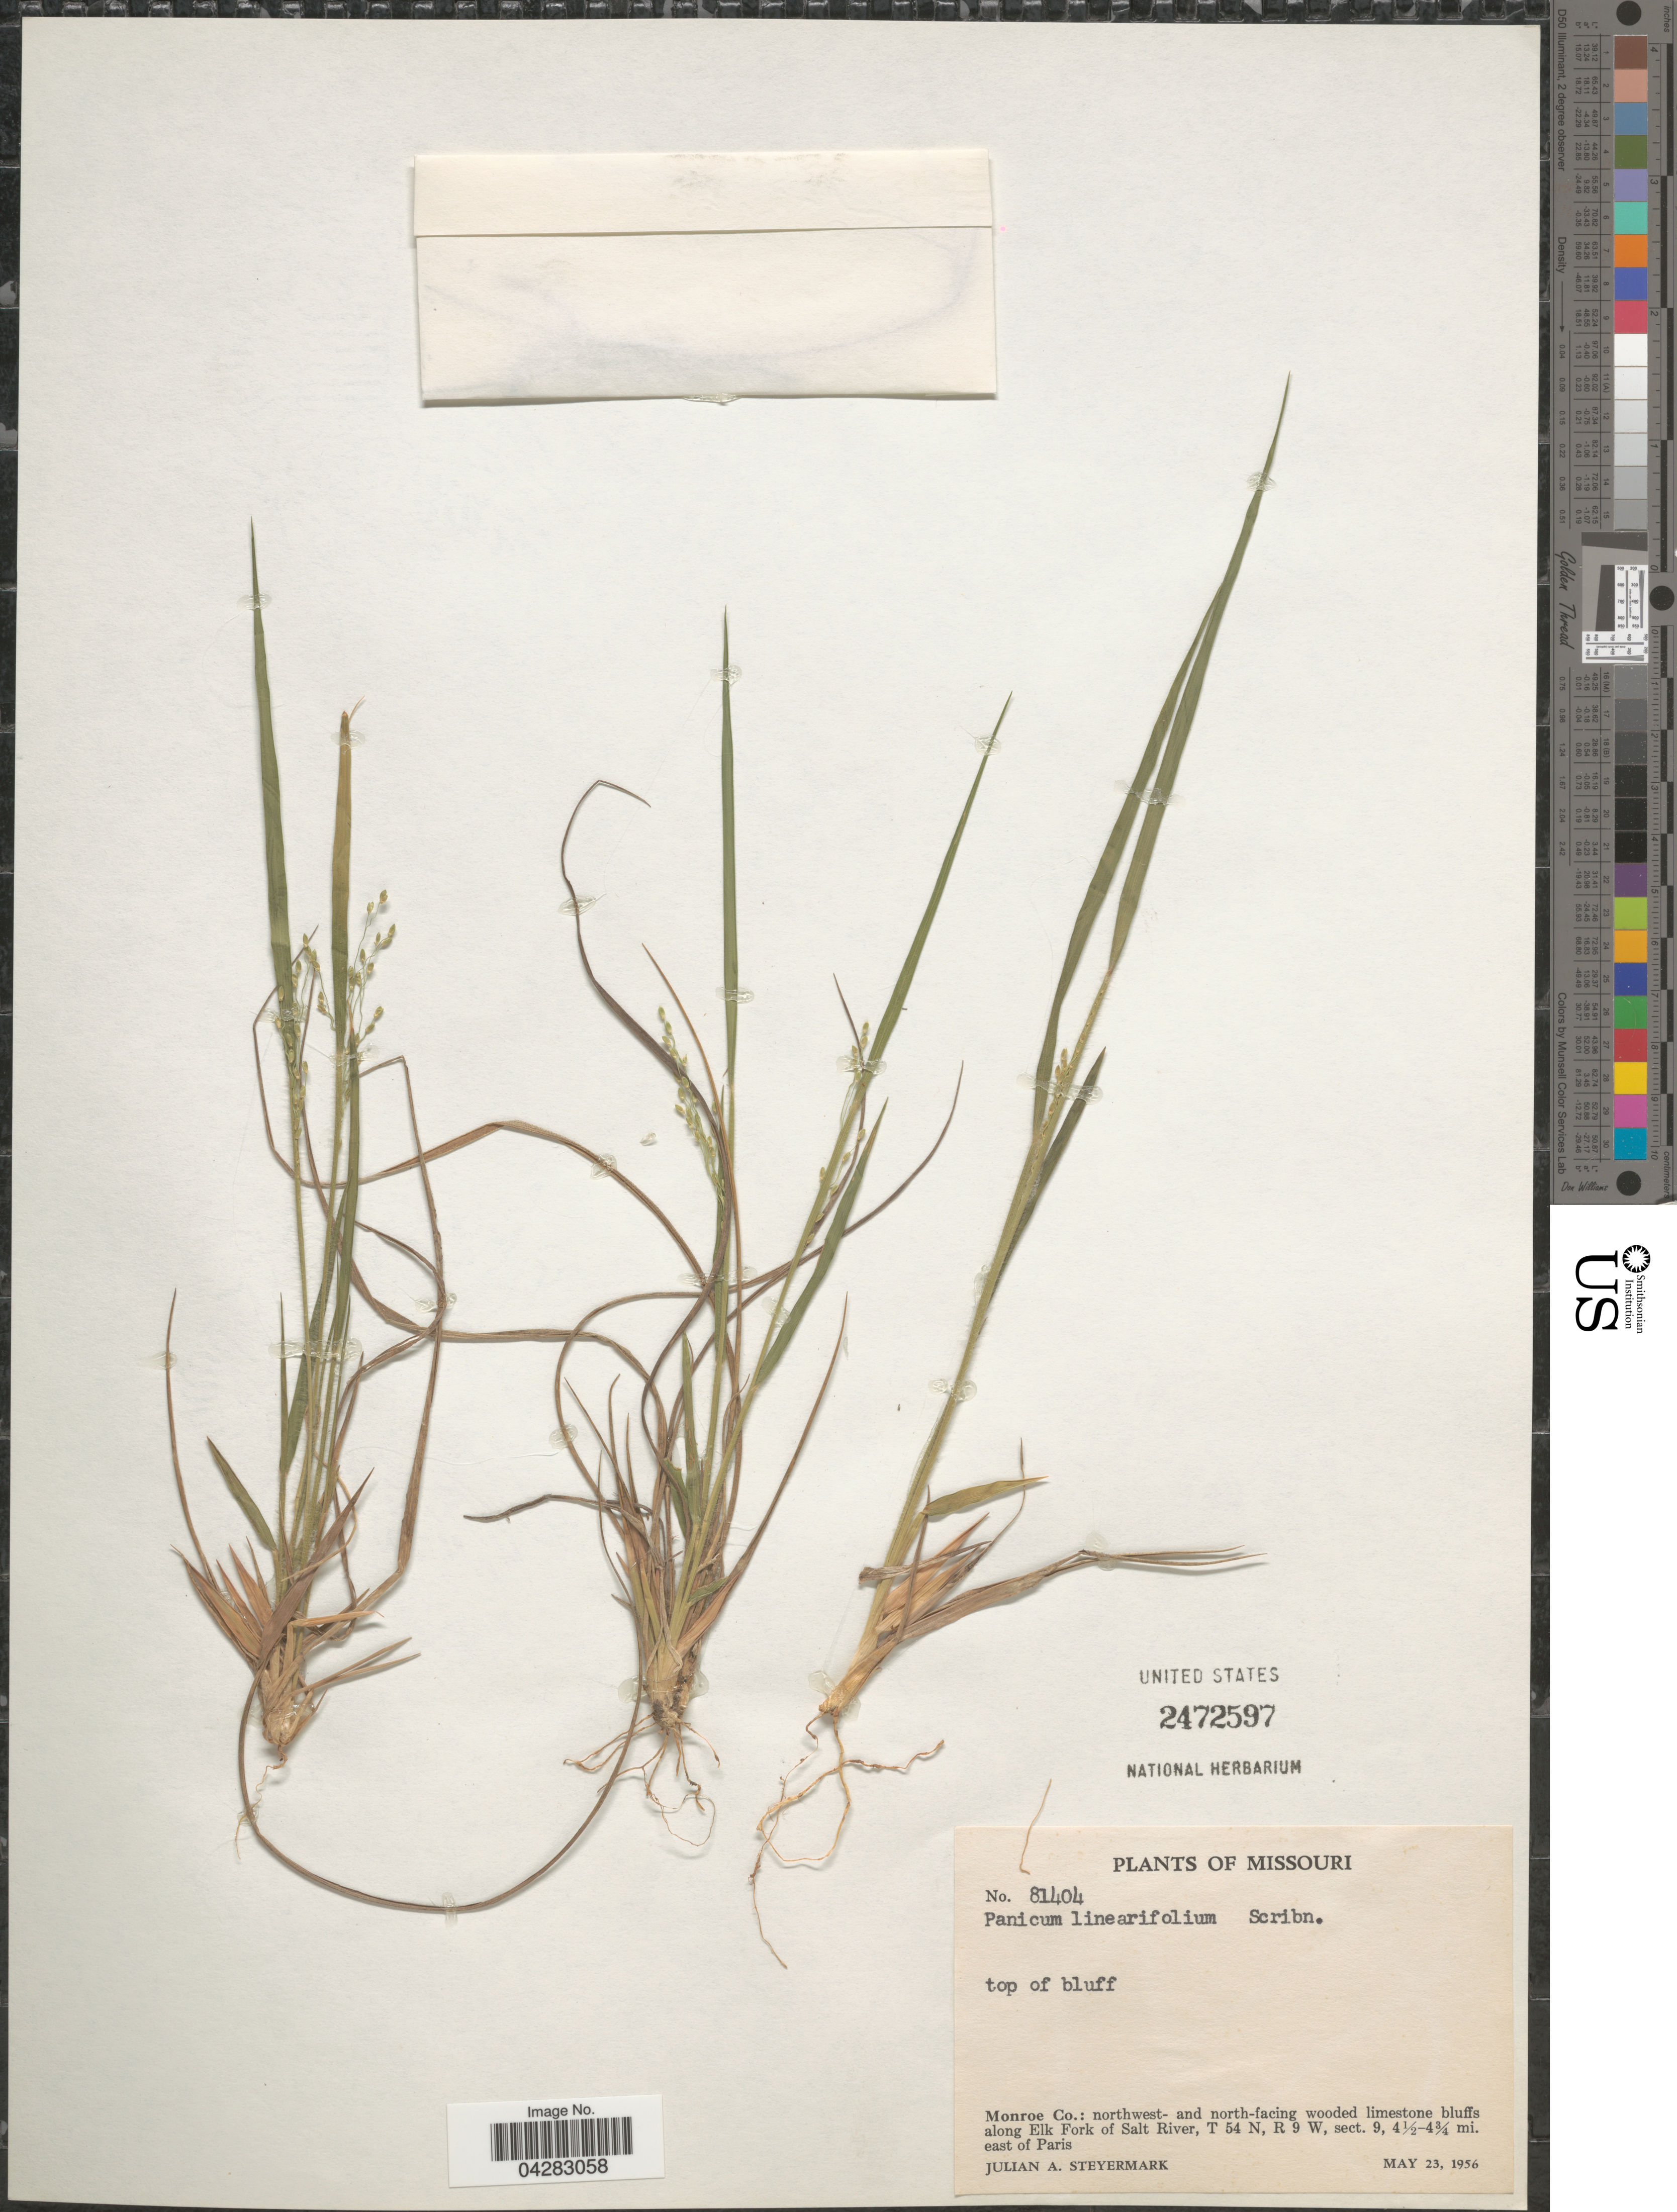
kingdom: Plantae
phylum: Tracheophyta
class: Liliopsida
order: Poales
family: Poaceae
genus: Dichanthelium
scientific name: Dichanthelium linearifolium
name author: (Scribn.) Gould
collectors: J. Steyermark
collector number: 81404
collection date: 1956-05-23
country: United States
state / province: Missouri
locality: Top of bluff. Monroe Co.: northwest-and north-facing wooded limestone bluffs along Elk Fork of Salt River, T 54 N, R 9 W, sect. 9, 4½-4¾ mi. east of Paris.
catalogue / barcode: US 2472597